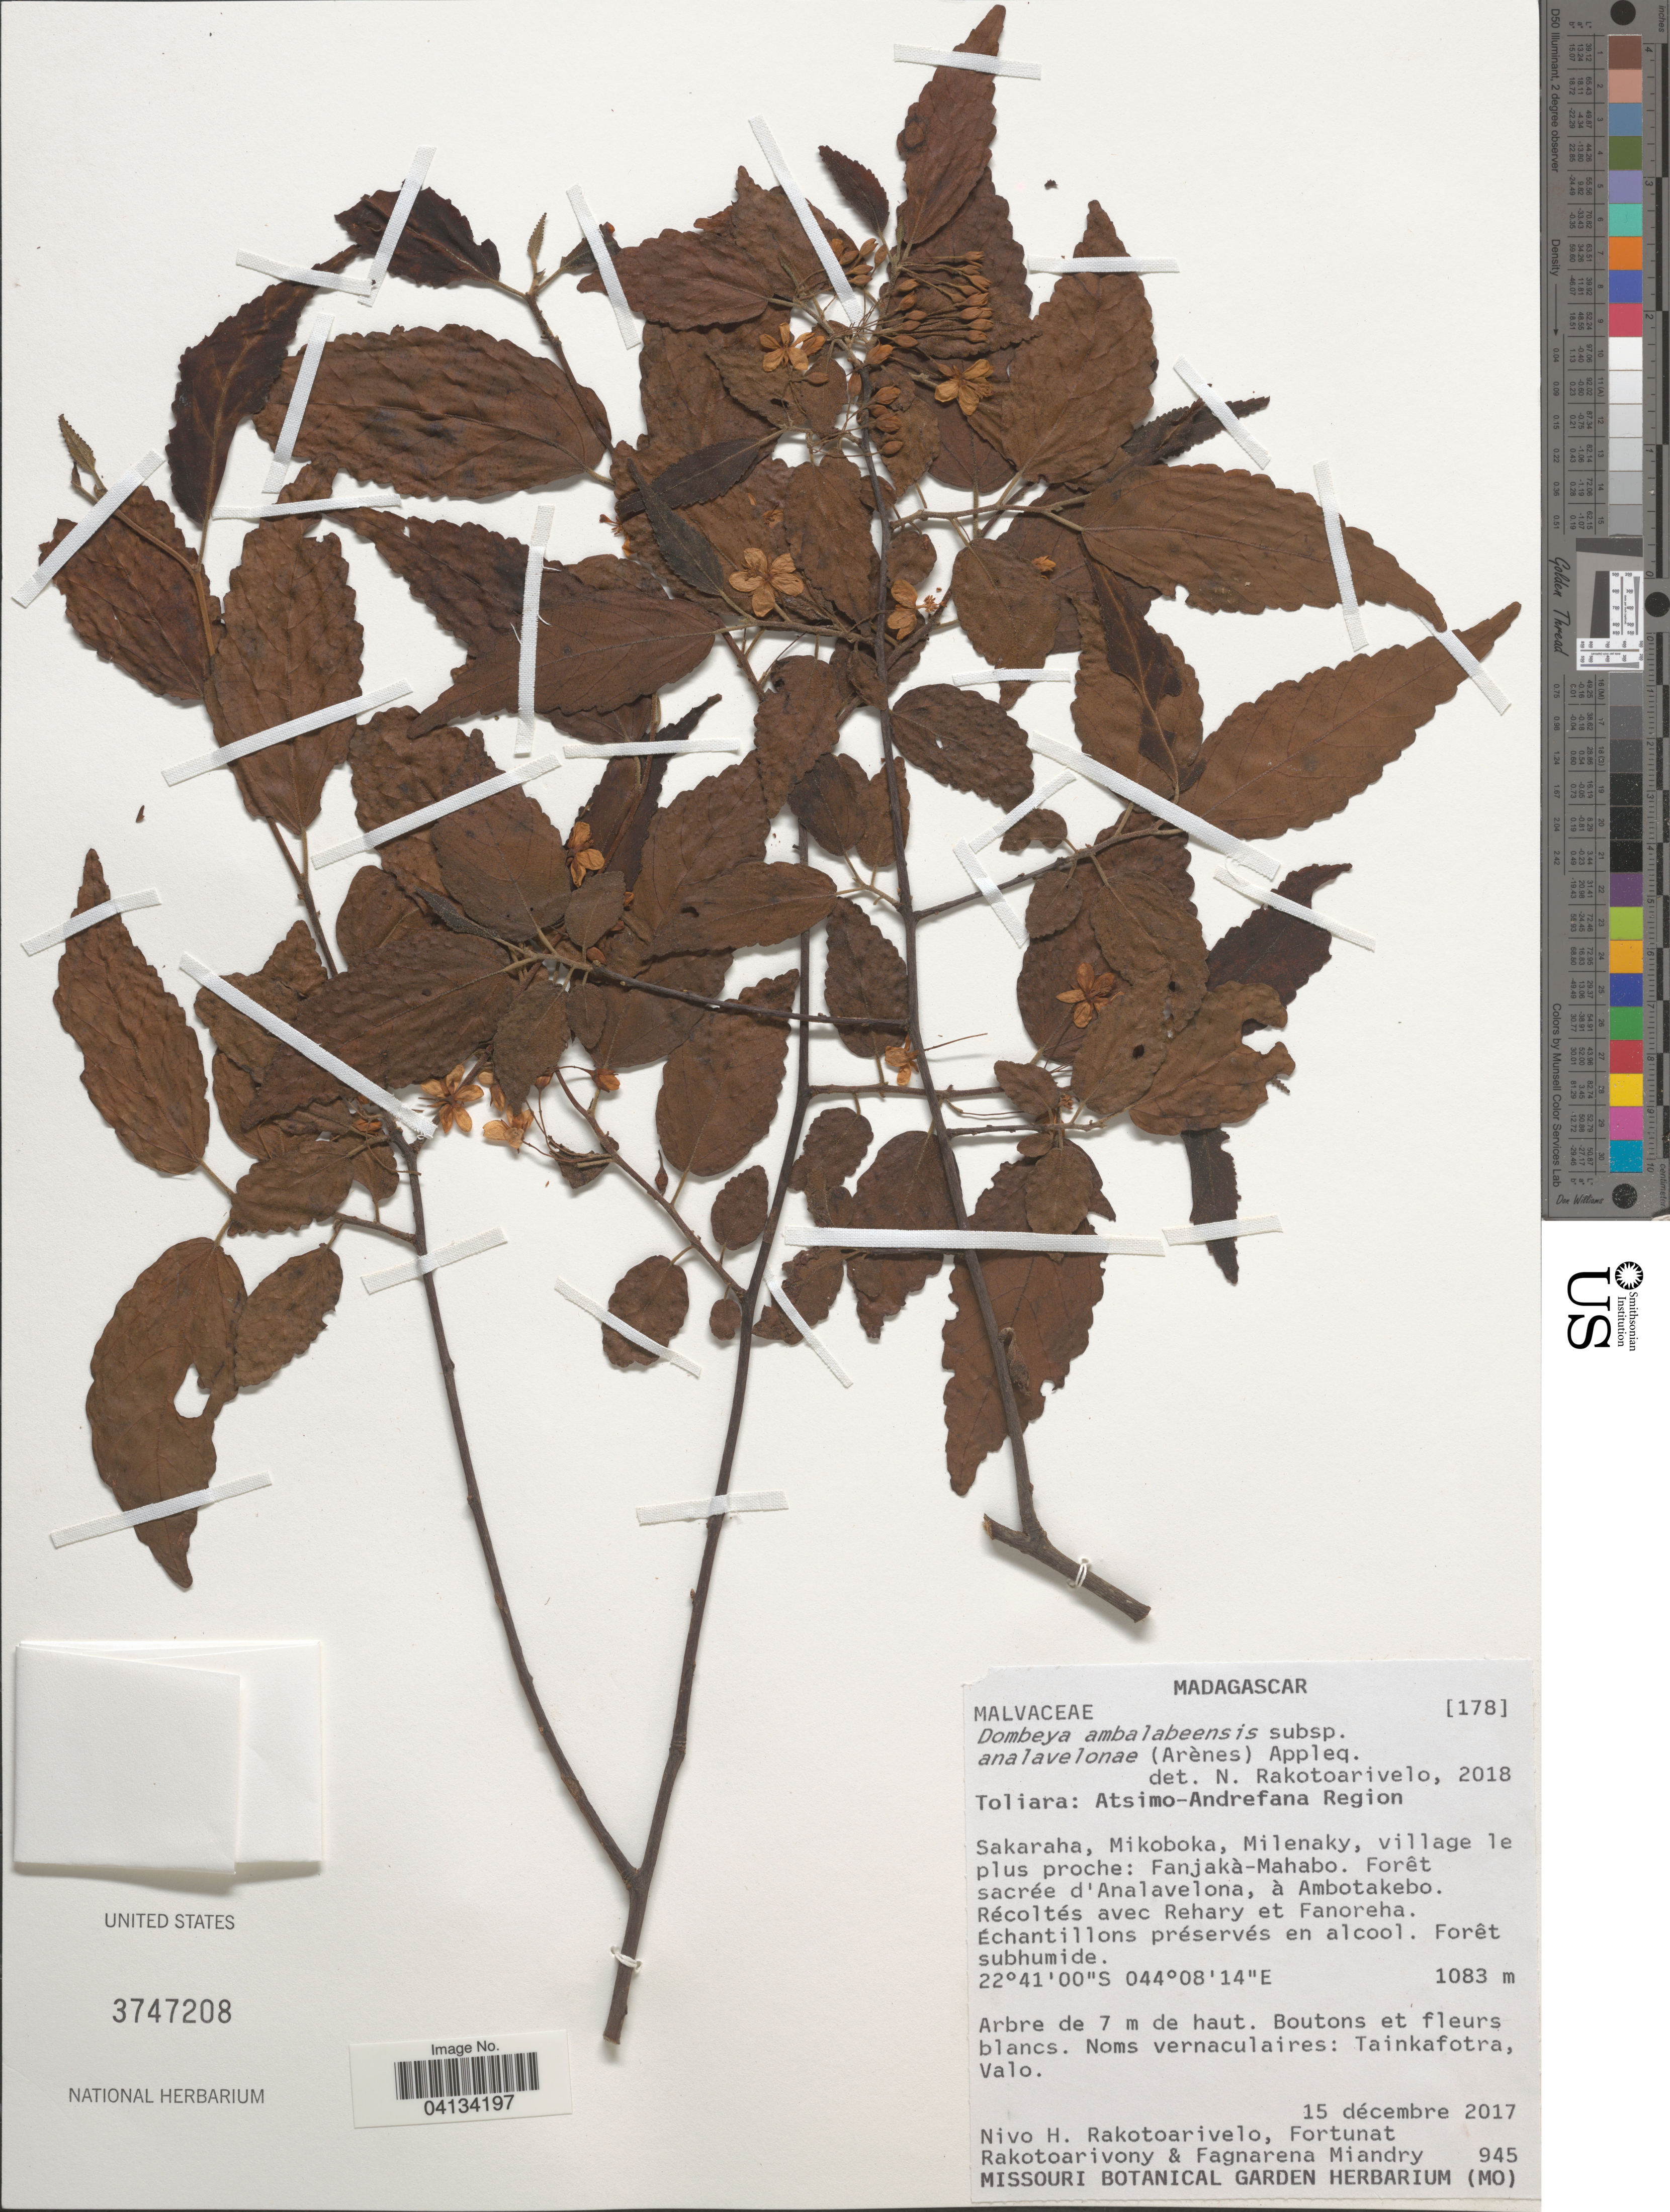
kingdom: Plantae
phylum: Tracheophyta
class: Magnoliopsida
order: Malvales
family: Malvaceae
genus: Dombeya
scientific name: Dombeya ambalabeensis subsp. analavelonae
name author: (Arènes) Appleq.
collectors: N. Rakotoarivelo, F. Rakotoarivony, F. Miandry, Rehary & et al.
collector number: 945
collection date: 2017-12-15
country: Madagascar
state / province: Atsimo-Andrefana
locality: Atsimo-Andrefana Region. Sakaraha, Mikoboka, Milenaky, village le plus proche: Fanjakà-Mahabo. Forêt sacrée d'Analavelona, à Ambotakebo.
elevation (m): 1083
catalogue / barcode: US 3747208